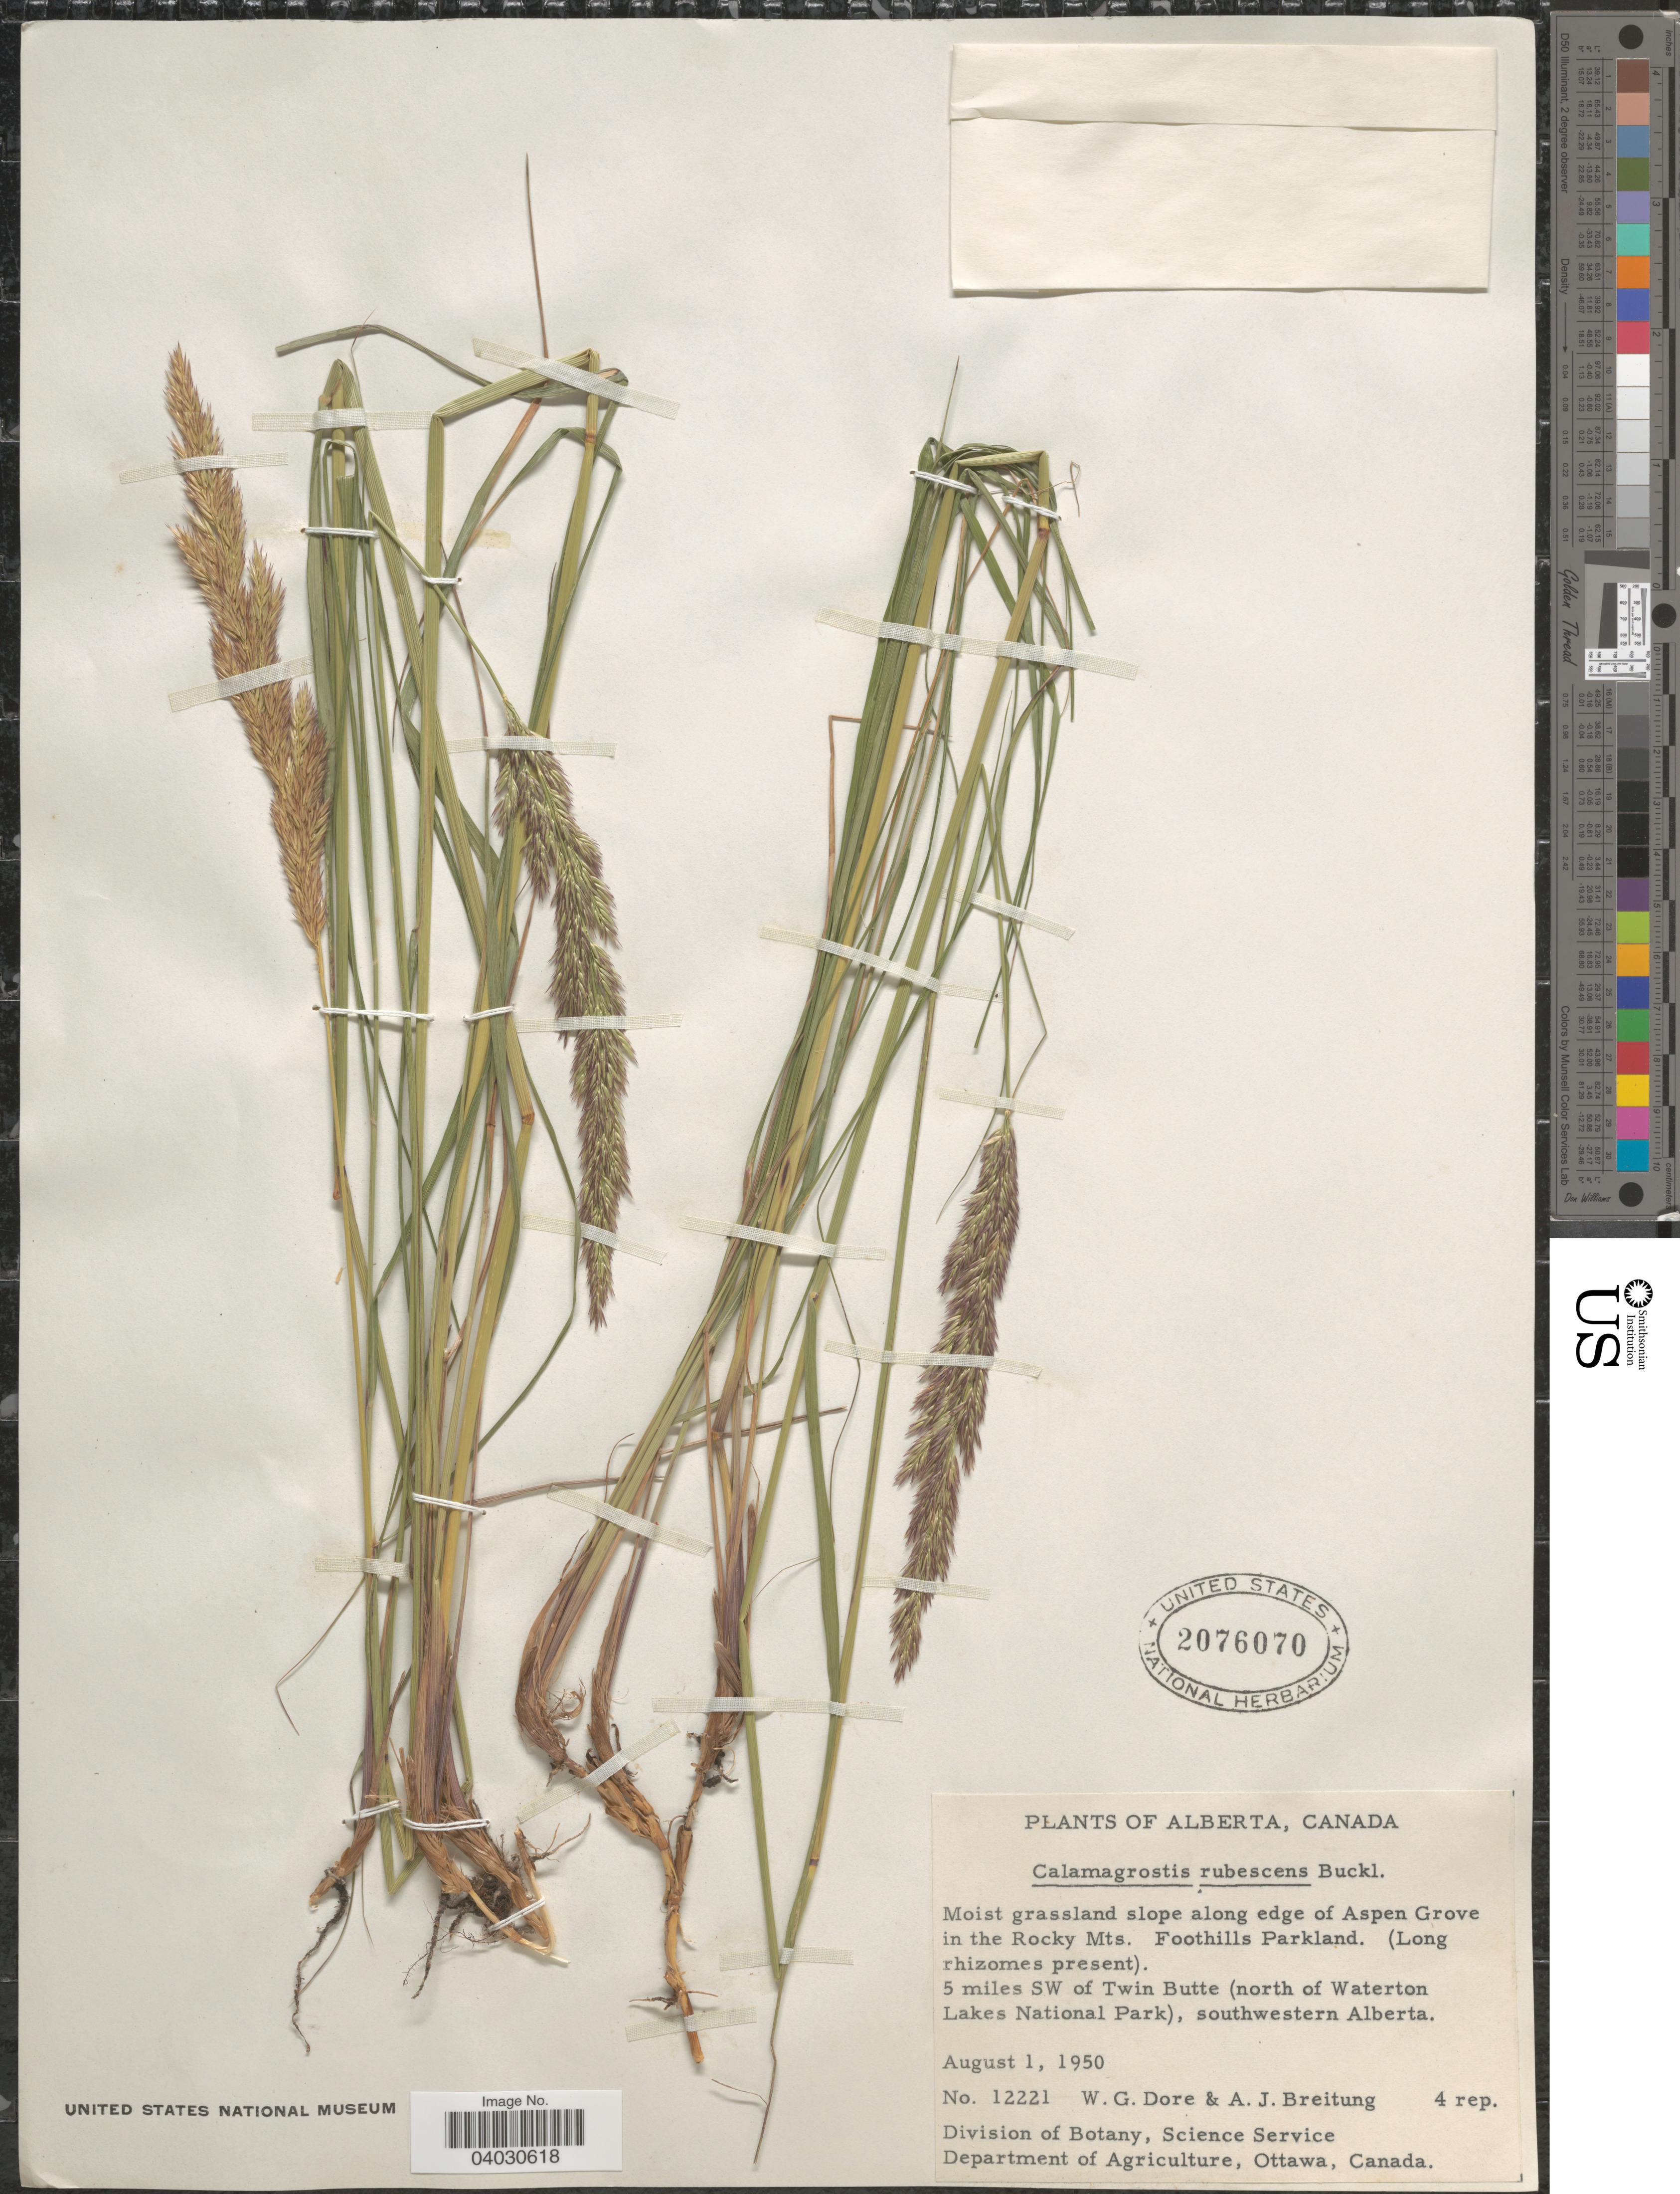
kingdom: Plantae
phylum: Tracheophyta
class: Liliopsida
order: Poales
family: Poaceae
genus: Calamagrostis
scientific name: Calamagrostis rubescens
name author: Buckley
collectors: W. Dore & A. Breitung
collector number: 12221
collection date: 1950-08-01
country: Canada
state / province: Alberta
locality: Moist grassland slope along edge of Aspen Grove in the Rocky Mts. Foothills Parkland. 5 miles SW of Twin Butte (north of Waterton Lakes National Park), southwestern Alberta.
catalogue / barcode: US 2076070